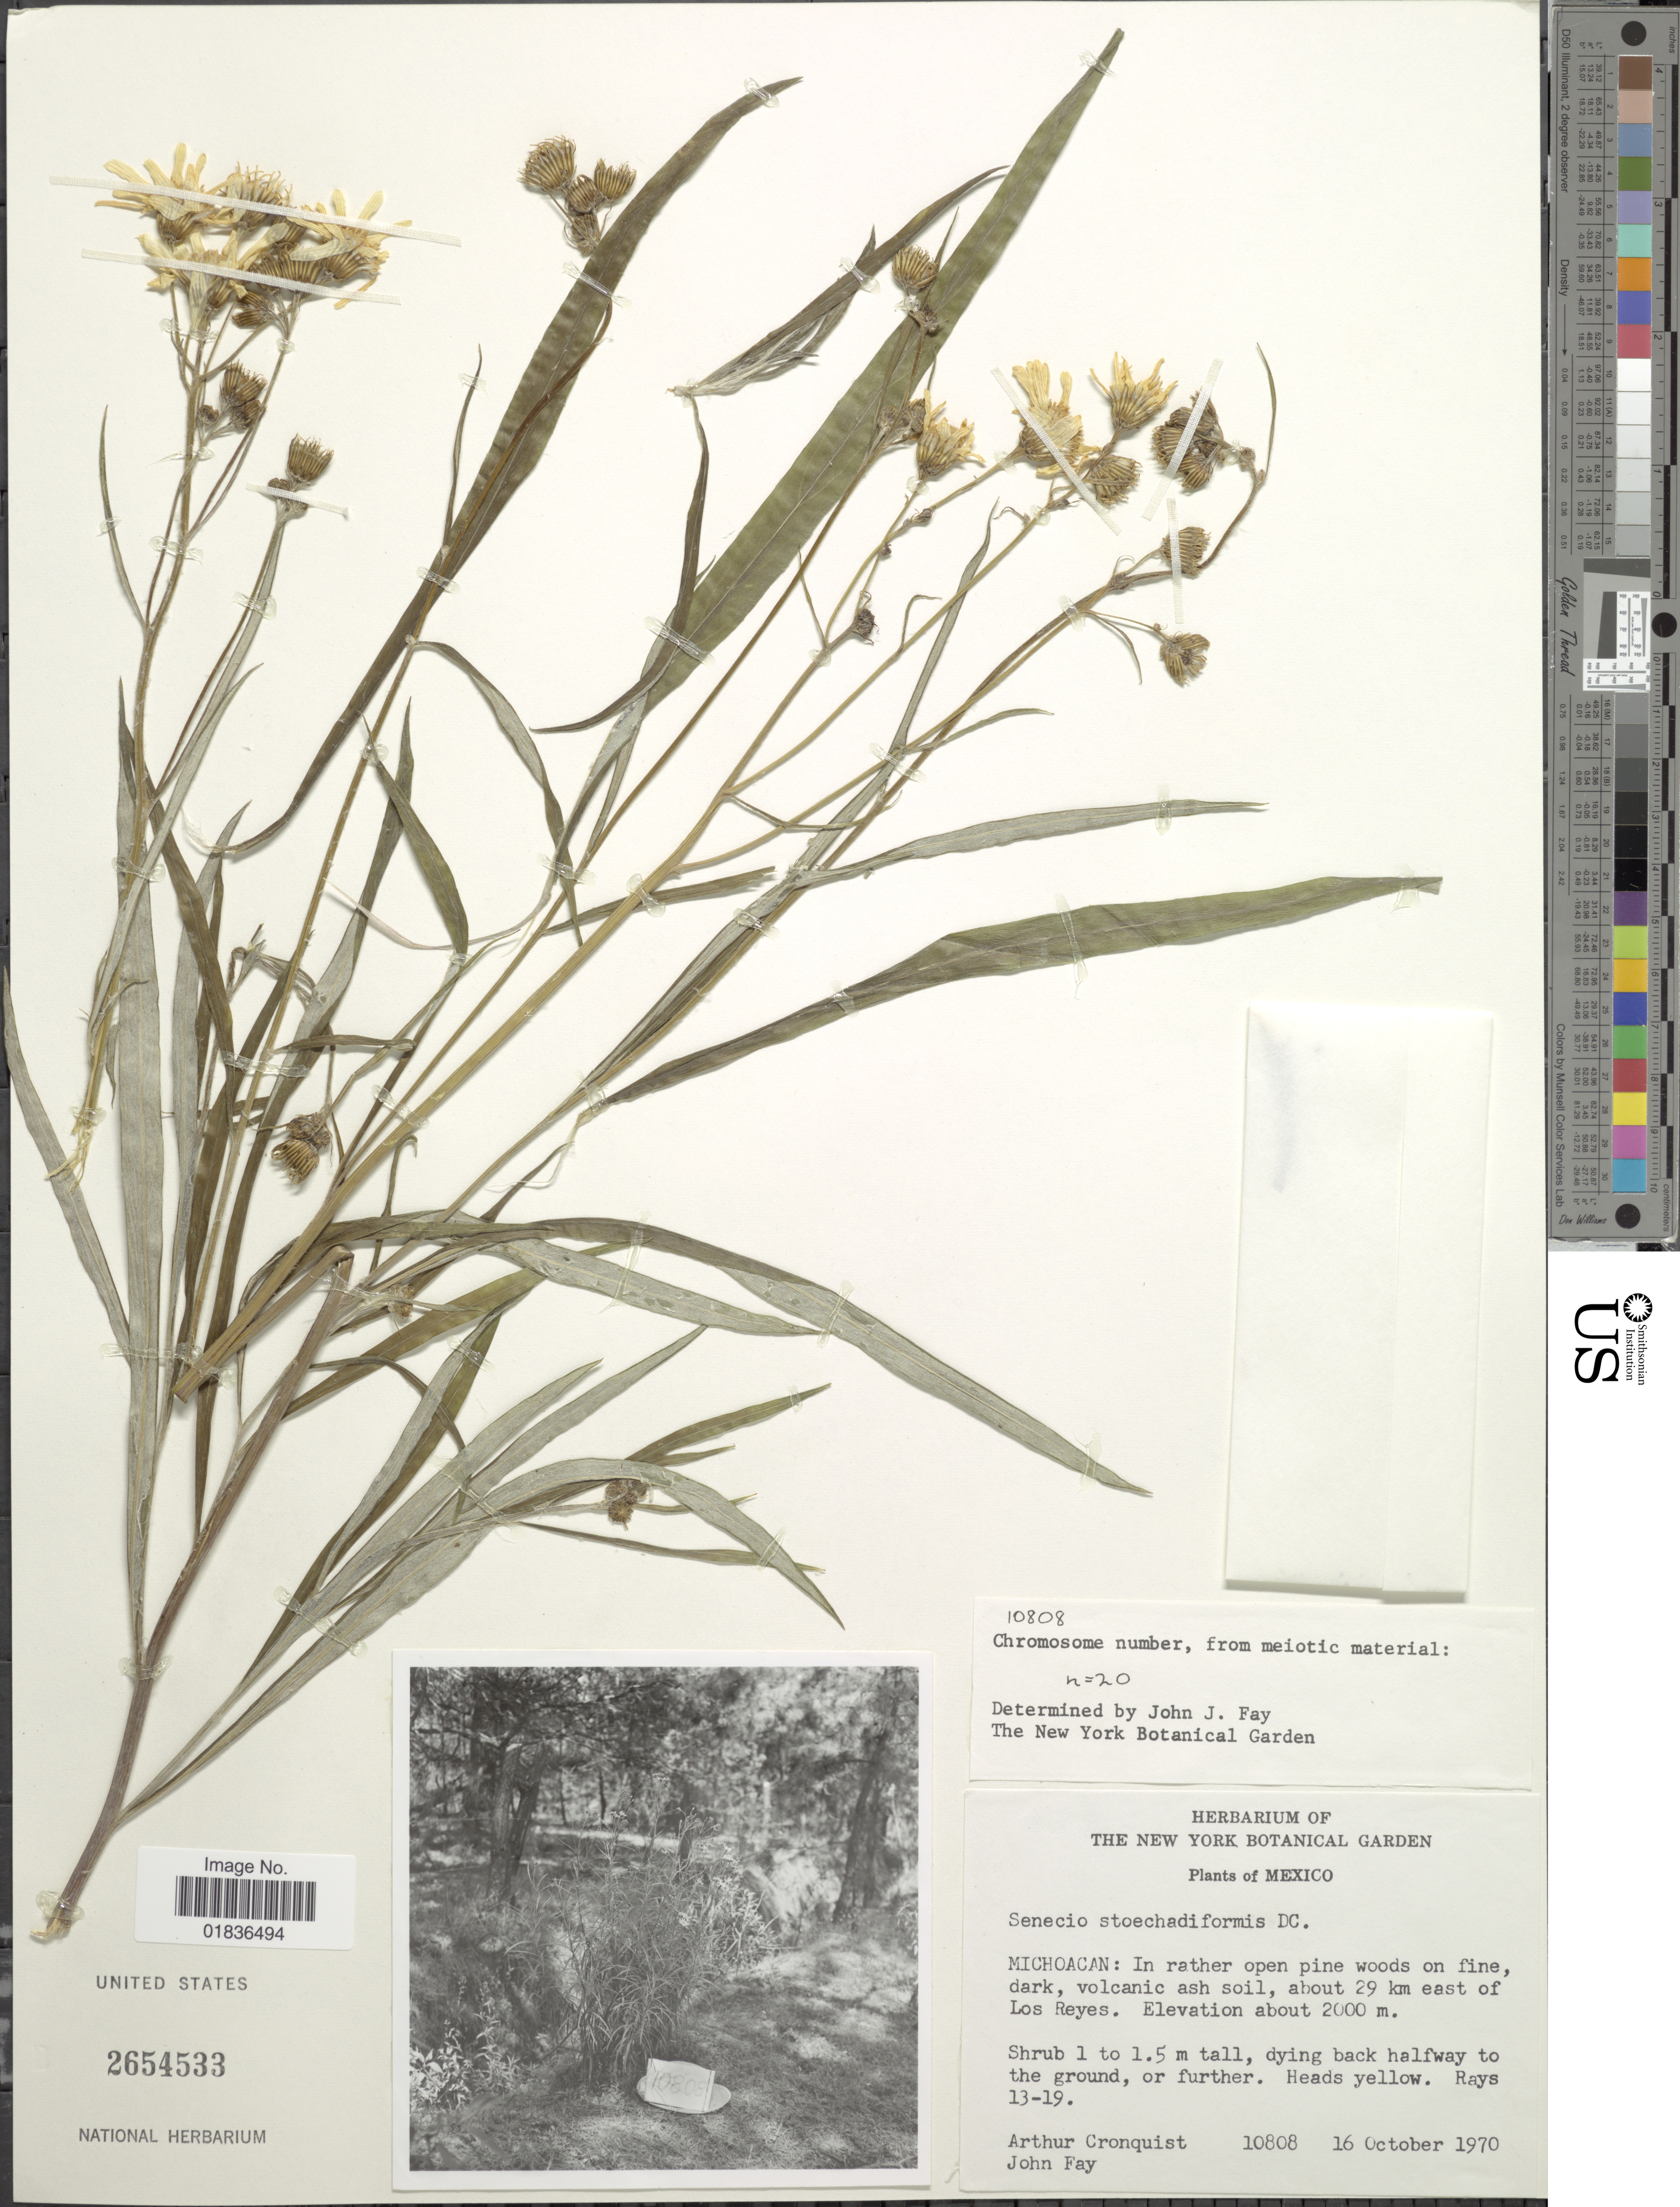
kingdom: Plantae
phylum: Tracheophyta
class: Magnoliopsida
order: Asterales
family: Asteraceae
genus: Senecio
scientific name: Senecio stoechadiformis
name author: DC.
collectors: A. J. Cronquist & J. M. Fay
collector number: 10808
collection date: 1970-10-16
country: Mexico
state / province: Michoacán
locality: In rather open pine woods on fine dark, volcanic ash soil, about 29 km east of Los Reyes.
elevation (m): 2000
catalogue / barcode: US 2654533